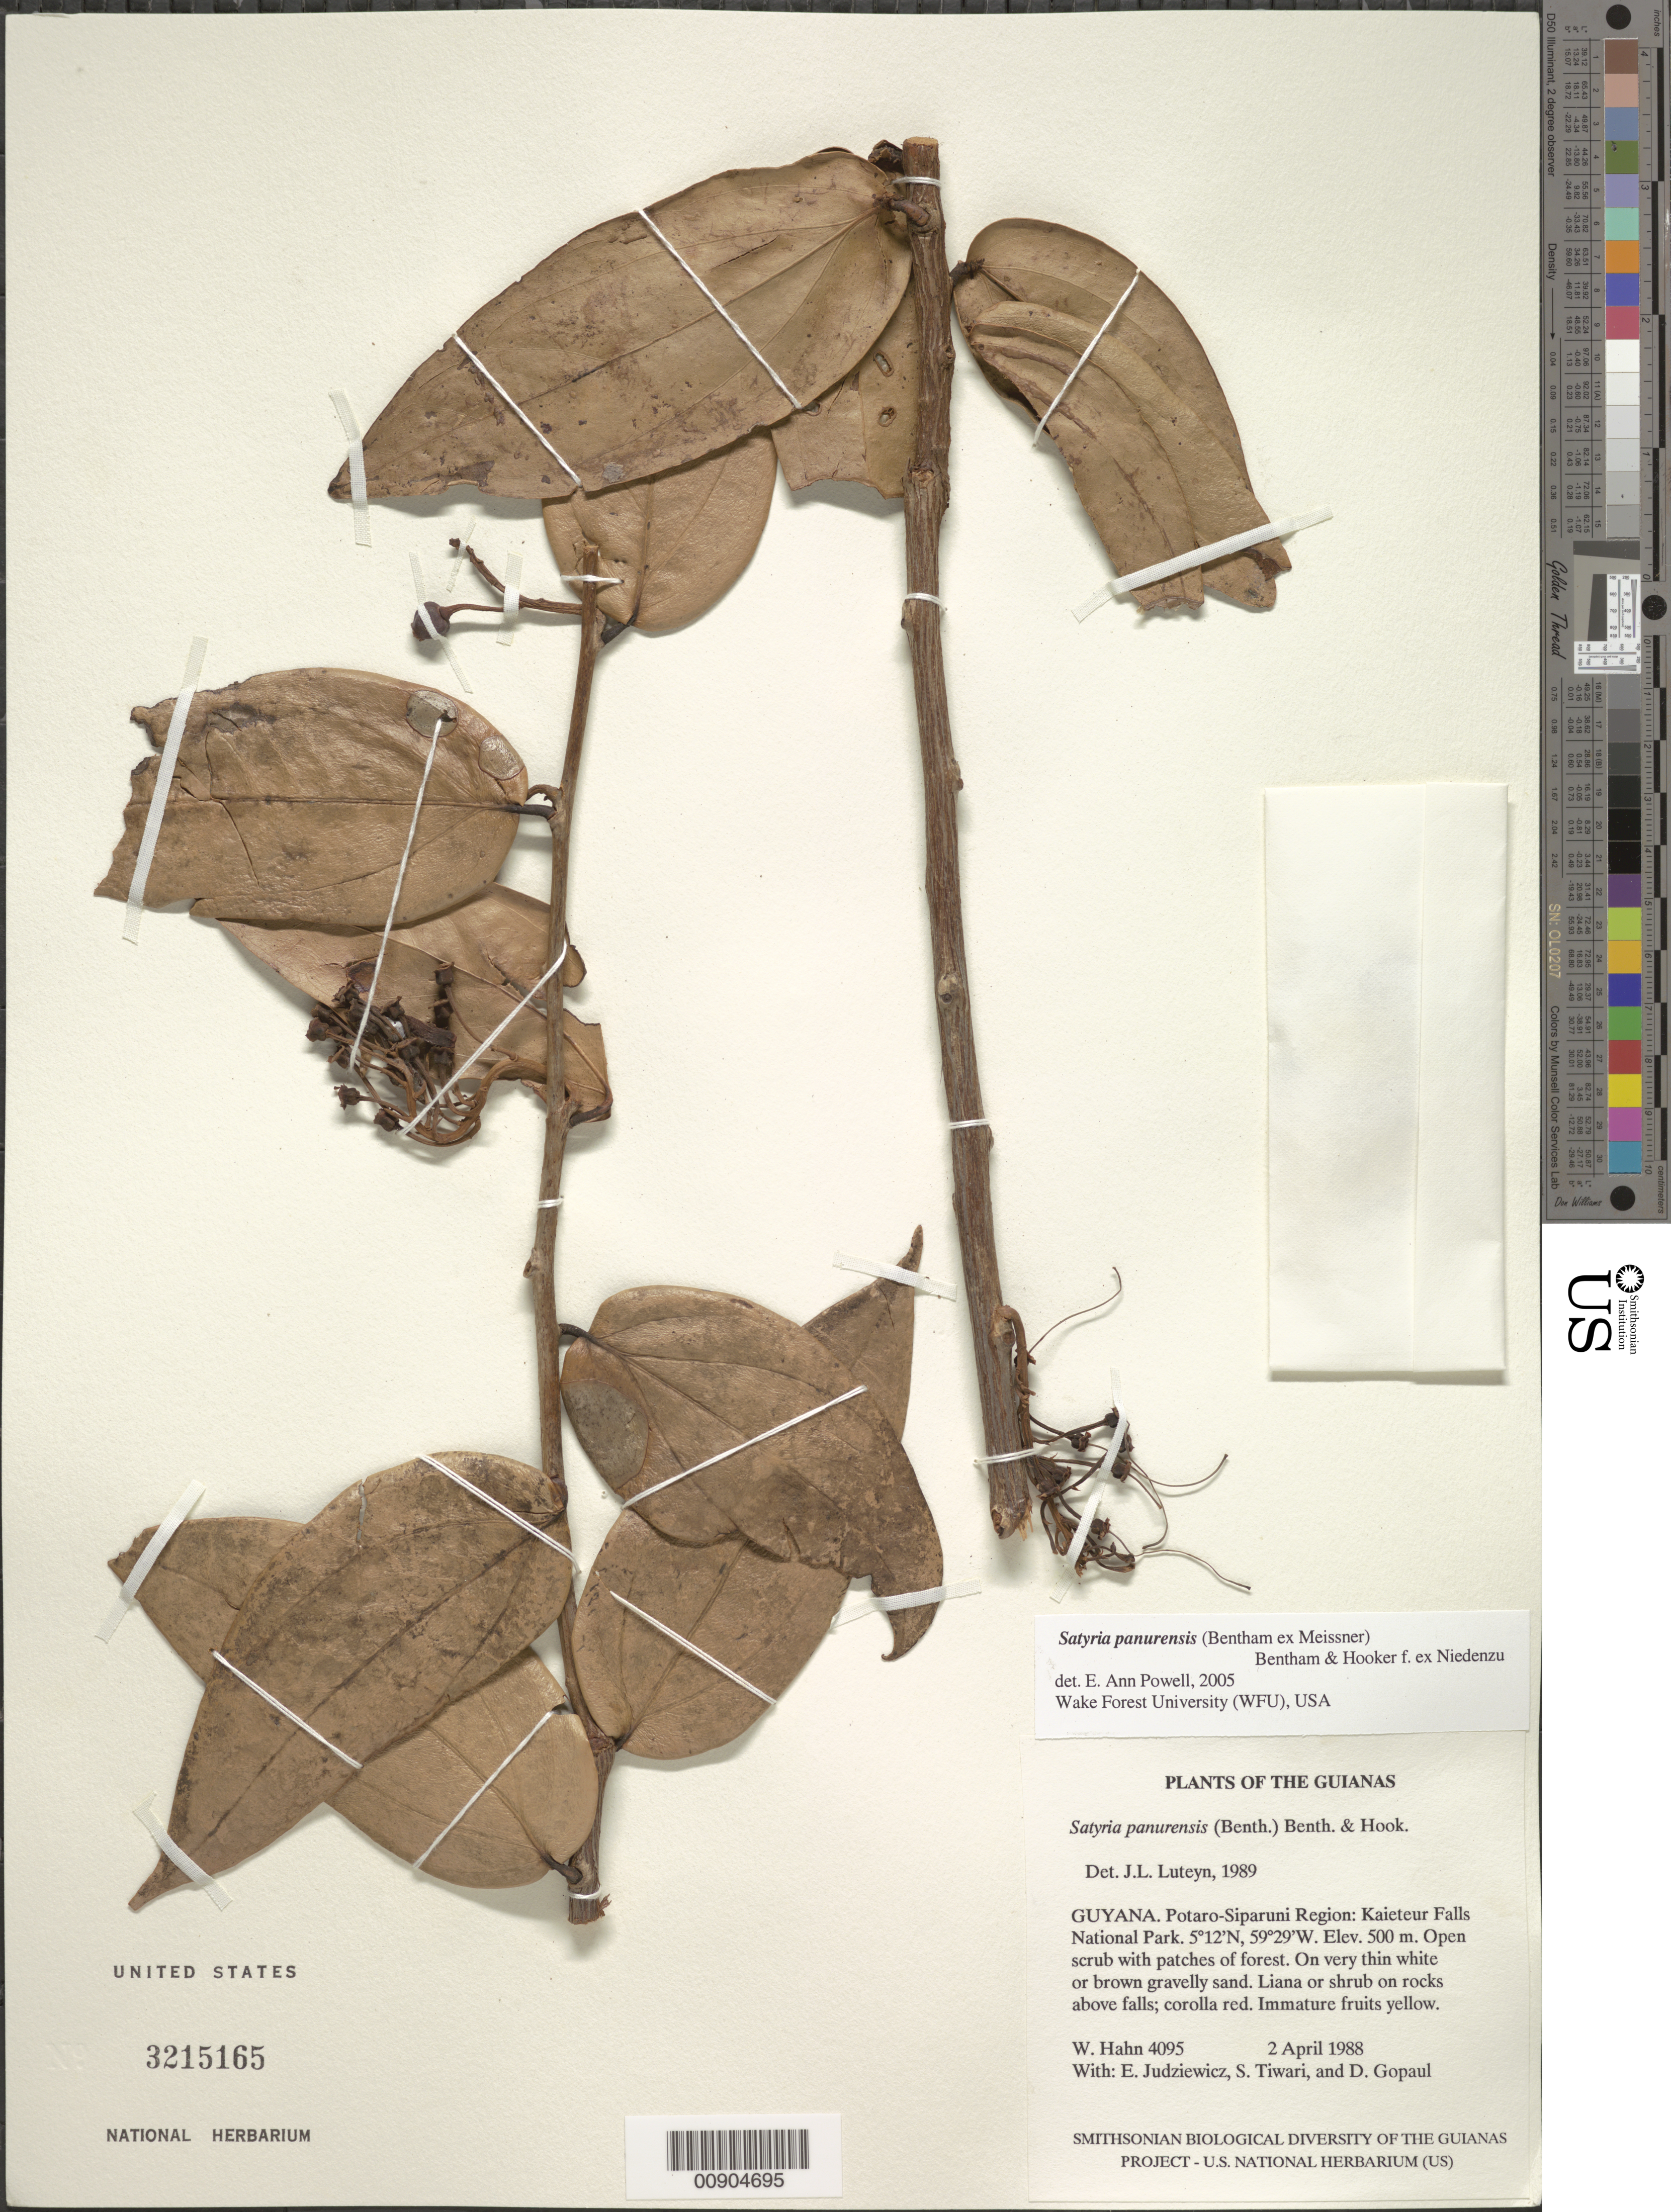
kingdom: Plantae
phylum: Tracheophyta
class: Magnoliopsida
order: Ericales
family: Ericaceae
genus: Satyria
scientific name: Satyria panurensis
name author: (Benth. ex Meisn.) Benth. & Hook. f. ex Nied.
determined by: Powell, E. A.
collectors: W. Hahn, E. J. Judziewicz, S. Tiwari & D. Gopaul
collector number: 4095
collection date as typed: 2 April 1988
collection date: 1988-04-02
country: Guyana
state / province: Potaro-Siparuni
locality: Kaieteur Falls National Park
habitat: Open scrub with patches of forest. On very thin white or brown gravelly sand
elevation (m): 500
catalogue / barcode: US 3215165